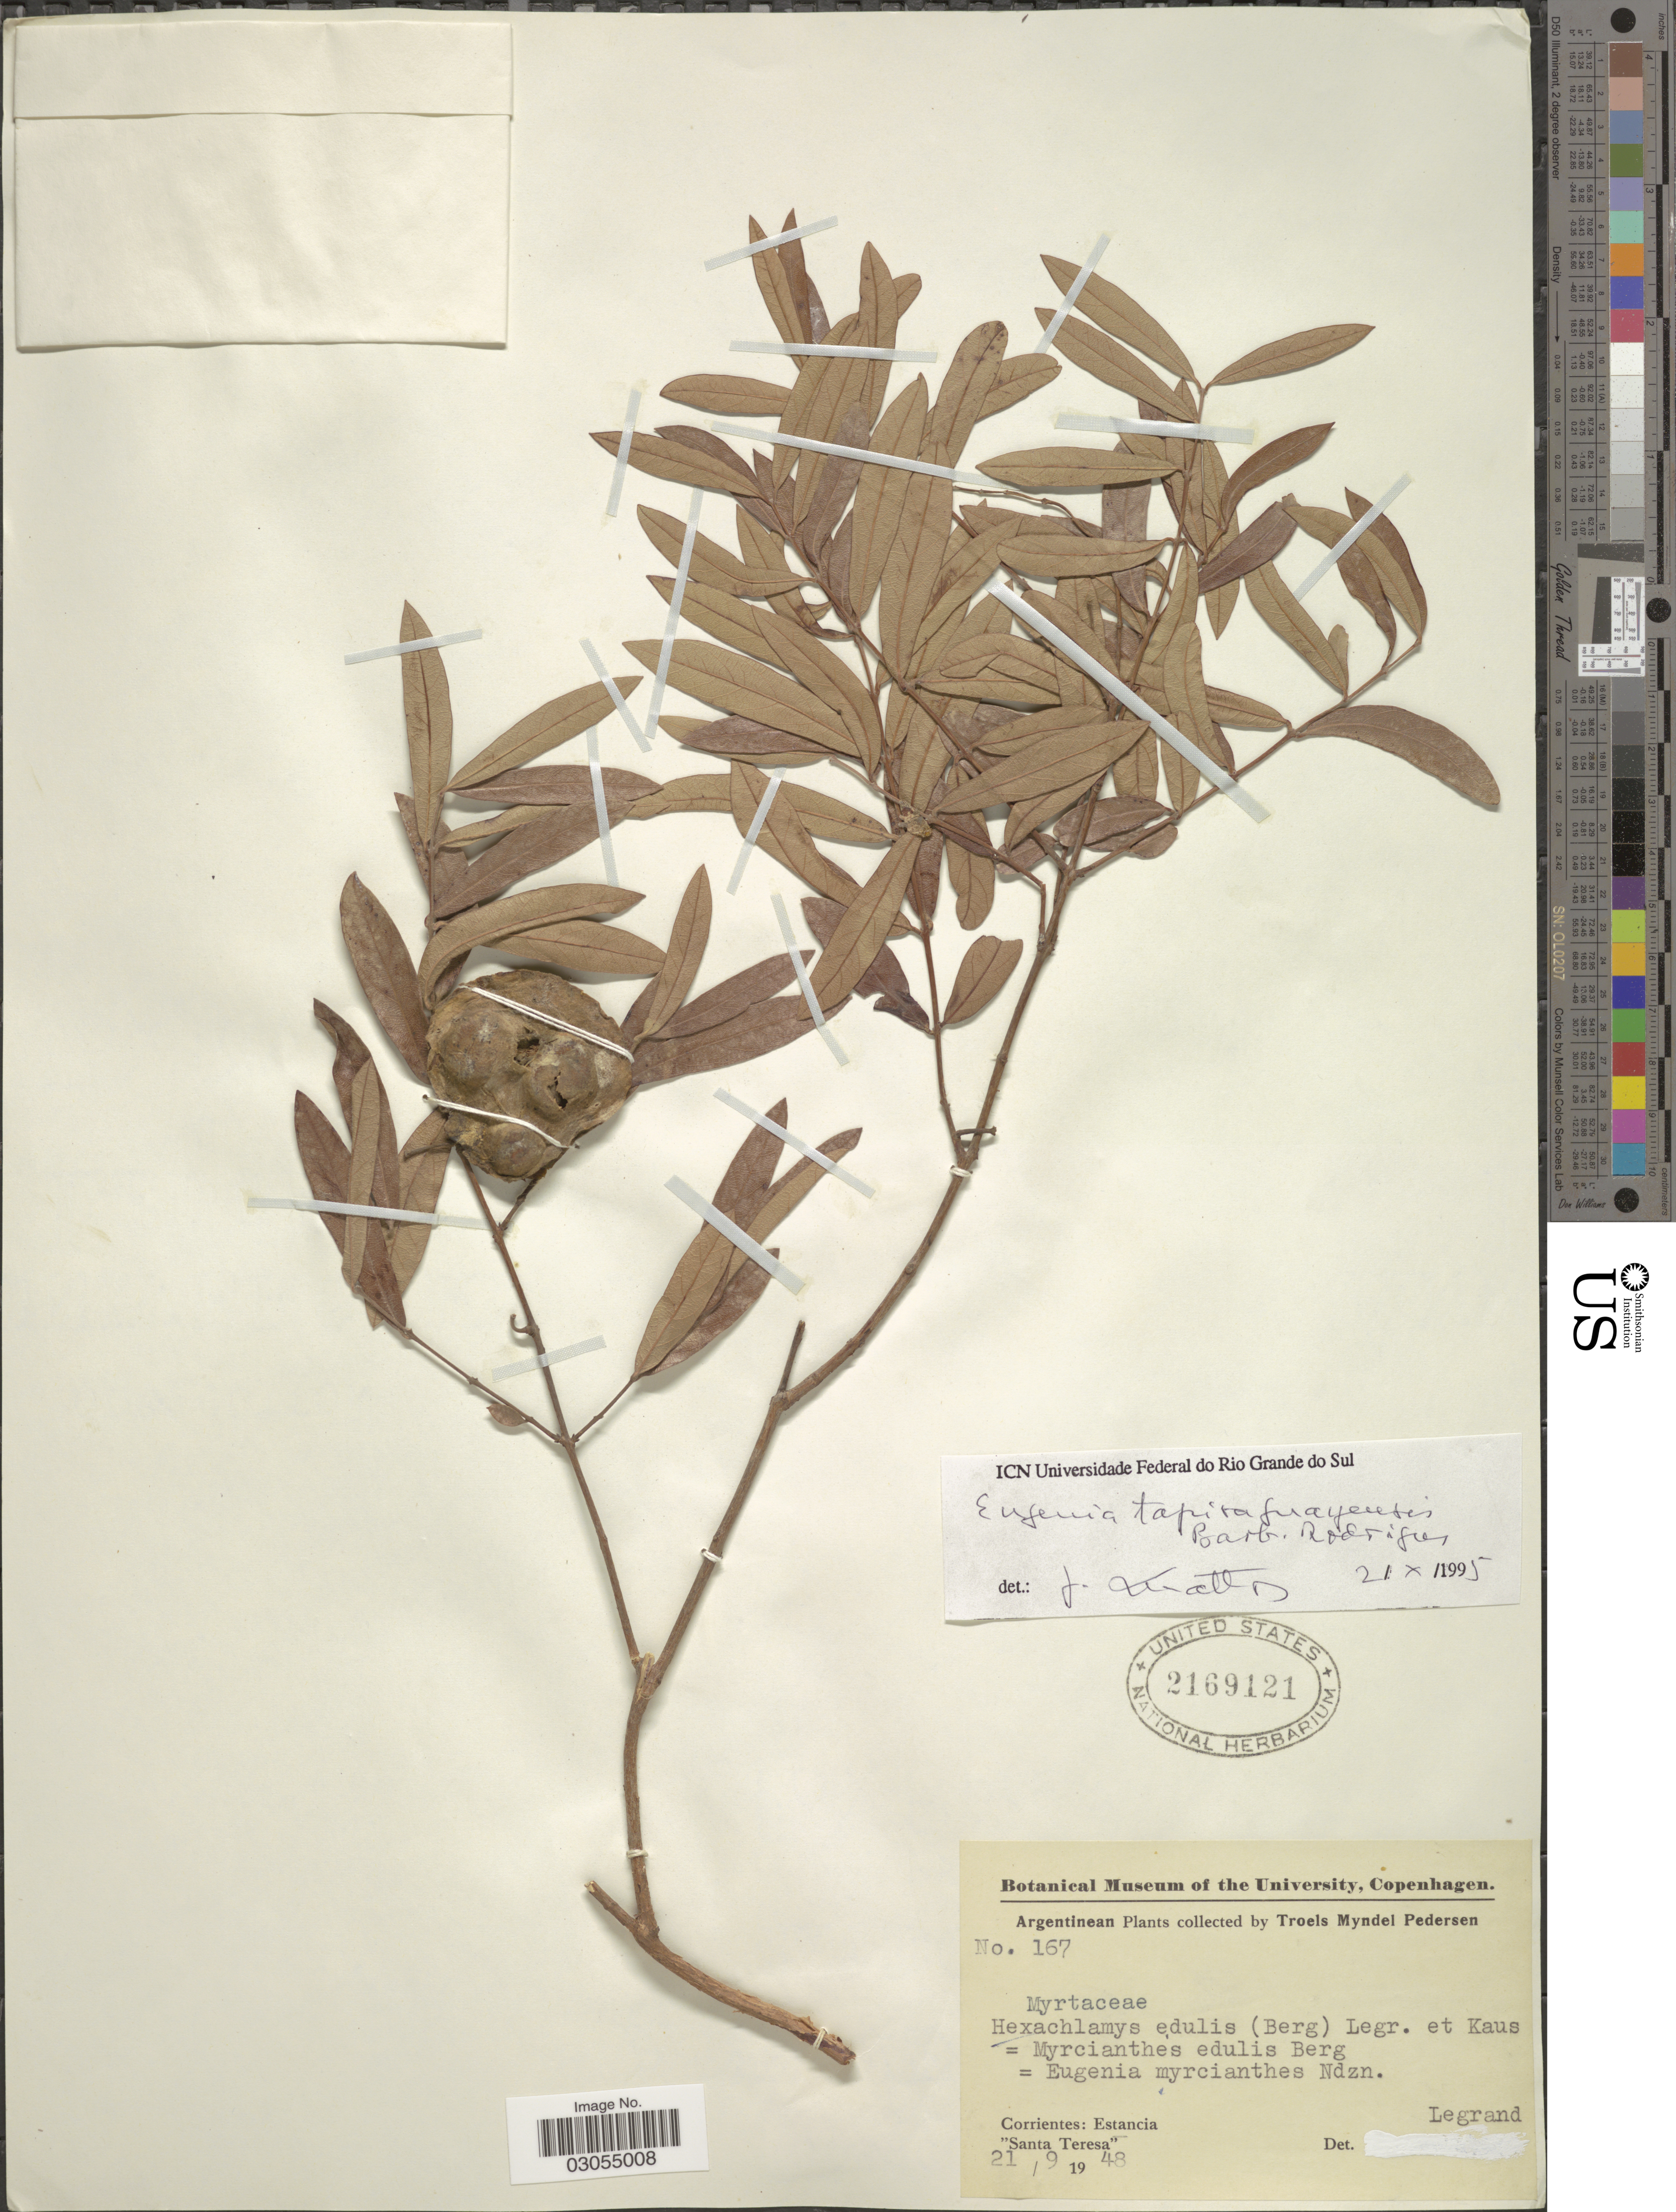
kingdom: Plantae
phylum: Tracheophyta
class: Magnoliopsida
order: Myrtales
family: Myrtaceae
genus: Eugenia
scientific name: Eugenia tapiraguayensis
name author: Barb. Rodr. ex Chodat & Hassl.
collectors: T. Pederson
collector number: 167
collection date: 1948-09-21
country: Argentina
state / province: Corrientes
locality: Santa Teresa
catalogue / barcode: US 2169121